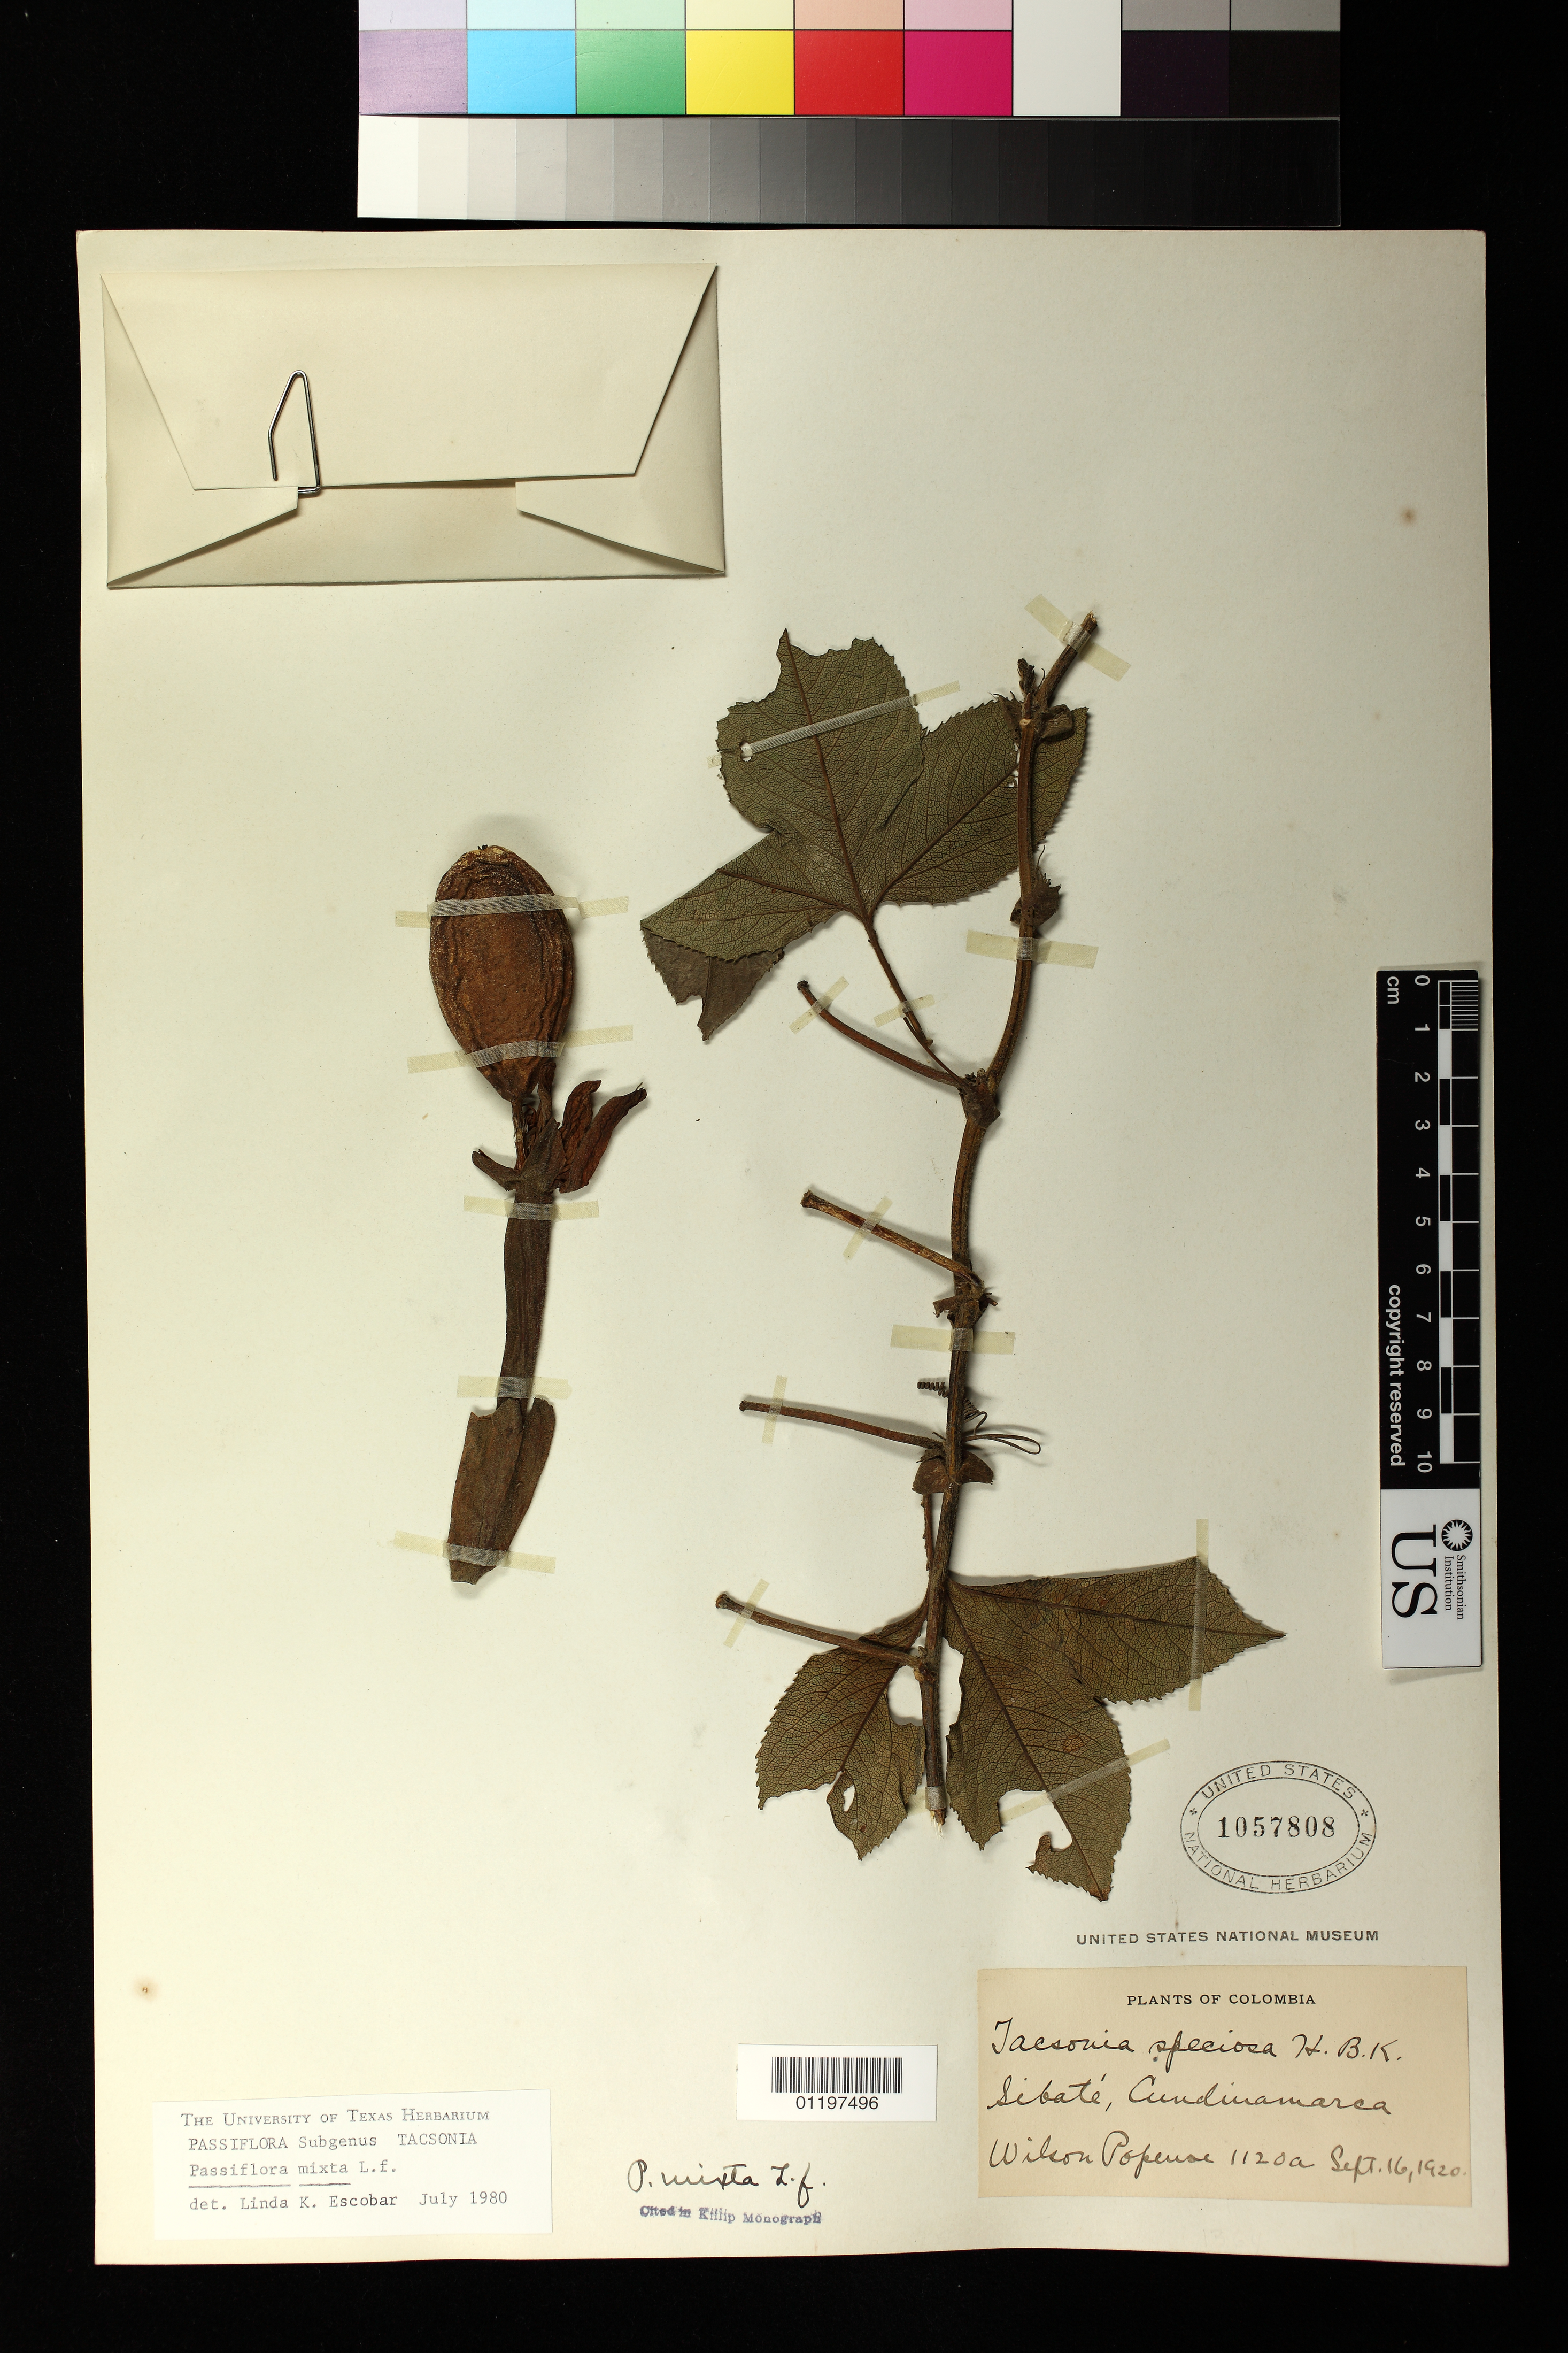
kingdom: Plantae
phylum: Tracheophyta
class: Magnoliopsida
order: Malpighiales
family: Passifloraceae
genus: Passiflora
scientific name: Passiflora mixta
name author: L. f.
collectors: W. Popenoe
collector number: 1120a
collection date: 1920-09-16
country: Colombia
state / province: Cundinamarca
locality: Sibaté, Cundinamarca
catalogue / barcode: US 1057808